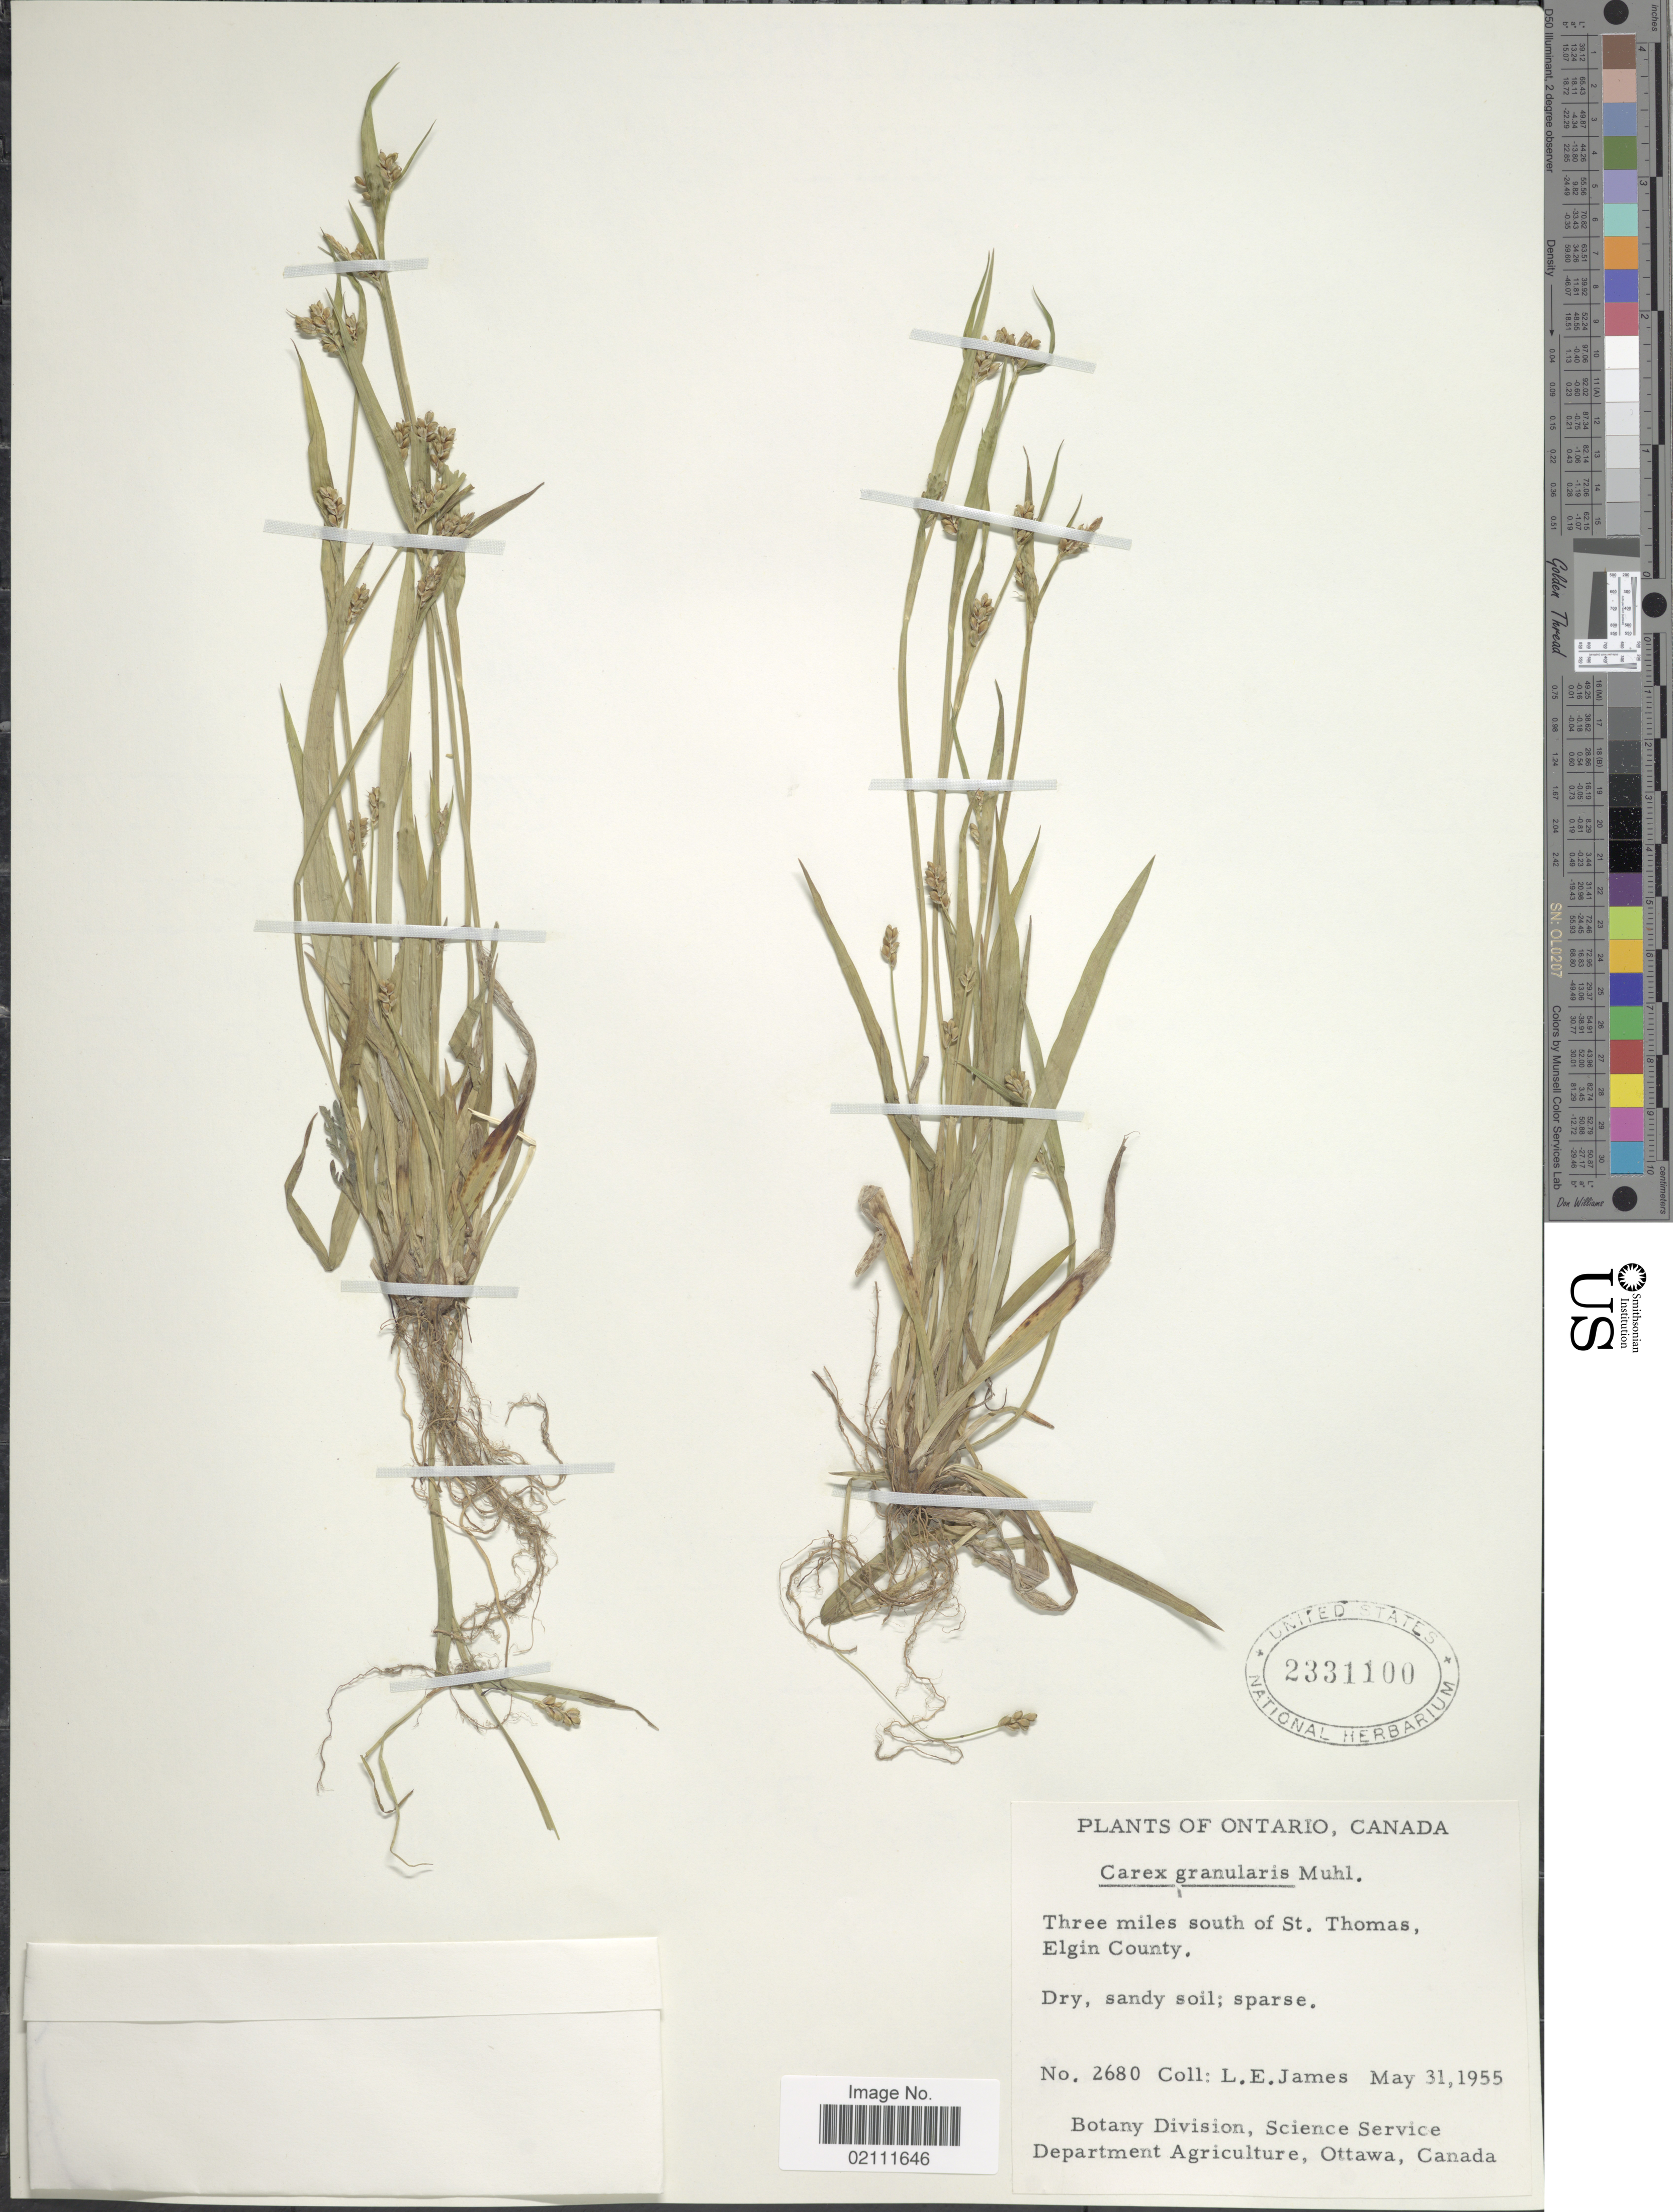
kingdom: Plantae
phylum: Tracheophyta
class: Liliopsida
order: Poales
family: Cyperaceae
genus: Carex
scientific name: Carex granularis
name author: Muhl. ex Willd.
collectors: L. E. James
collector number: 2680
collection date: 1955-05-31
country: Canada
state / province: Ontario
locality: Three miles south of St. Thomas, Elgin County.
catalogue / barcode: US 2331100